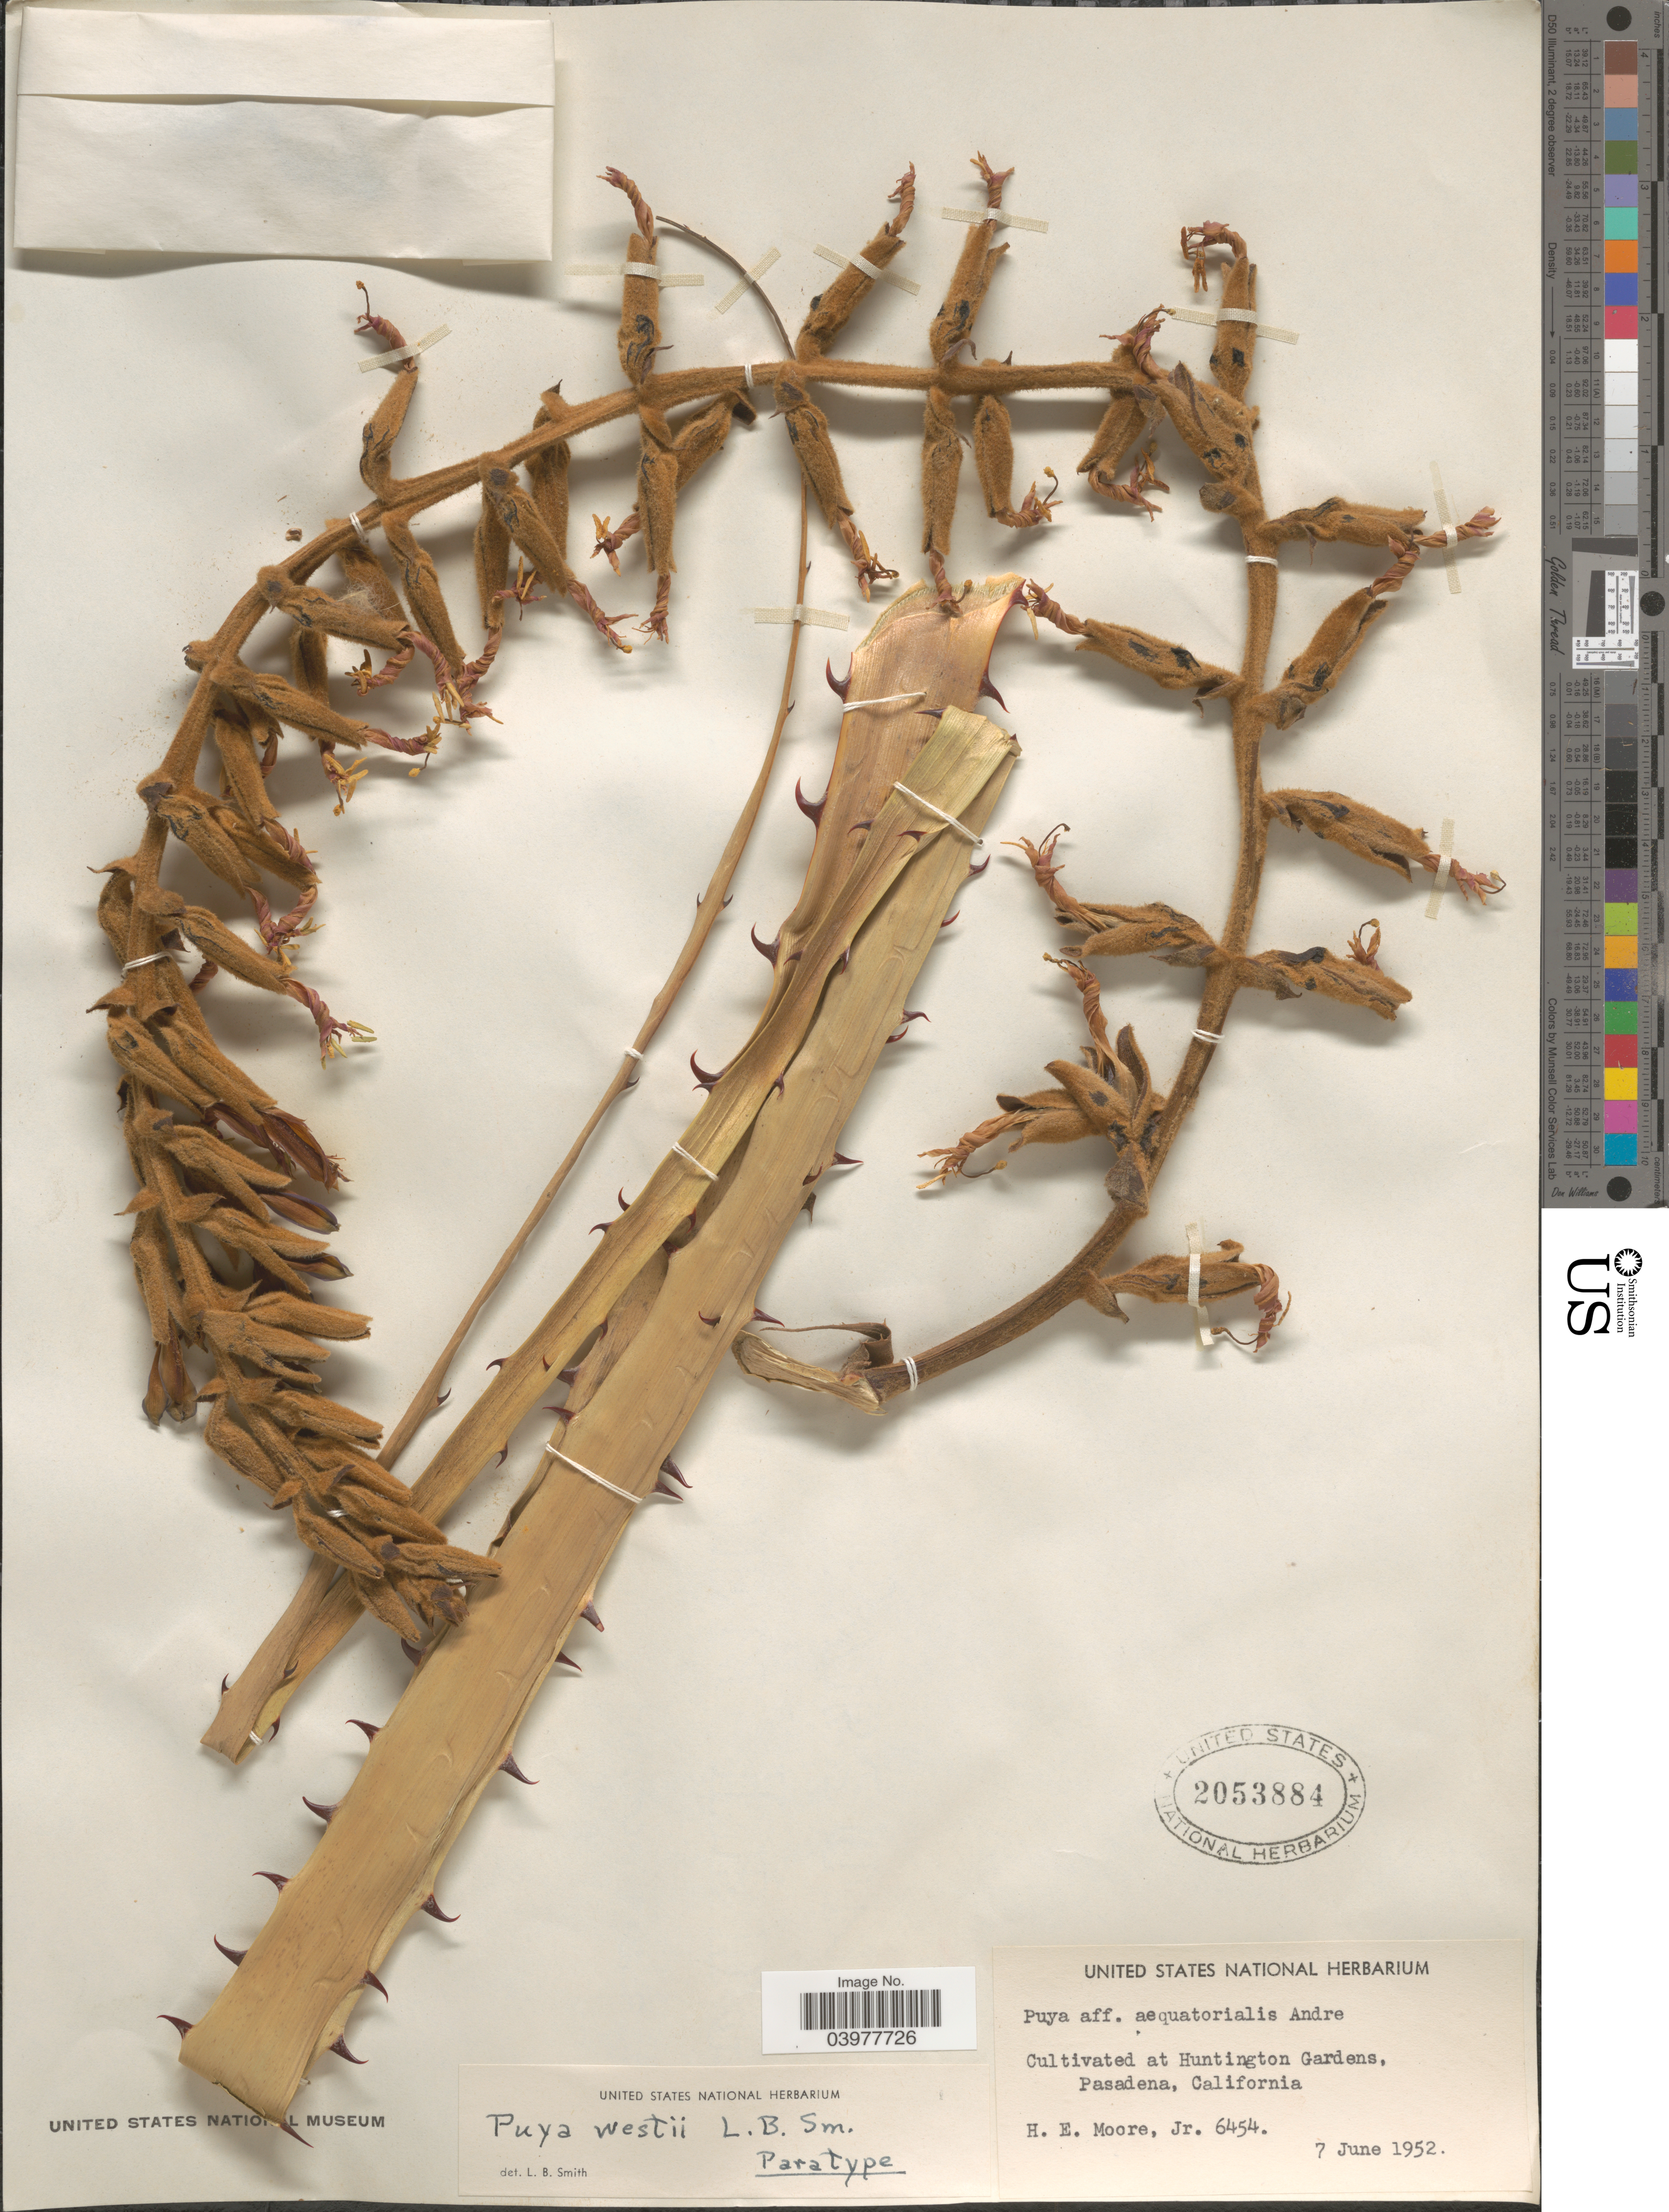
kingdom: Plantae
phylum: Tracheophyta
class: Liliopsida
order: Poales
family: Bromeliaceae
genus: Puya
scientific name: Puya westii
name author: L.B. Sm.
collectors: H. Moore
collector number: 6454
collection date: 1952-06-07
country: United States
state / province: California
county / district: Los Angeles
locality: At Huntington Gardens, Pasadena.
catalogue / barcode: US 2053884